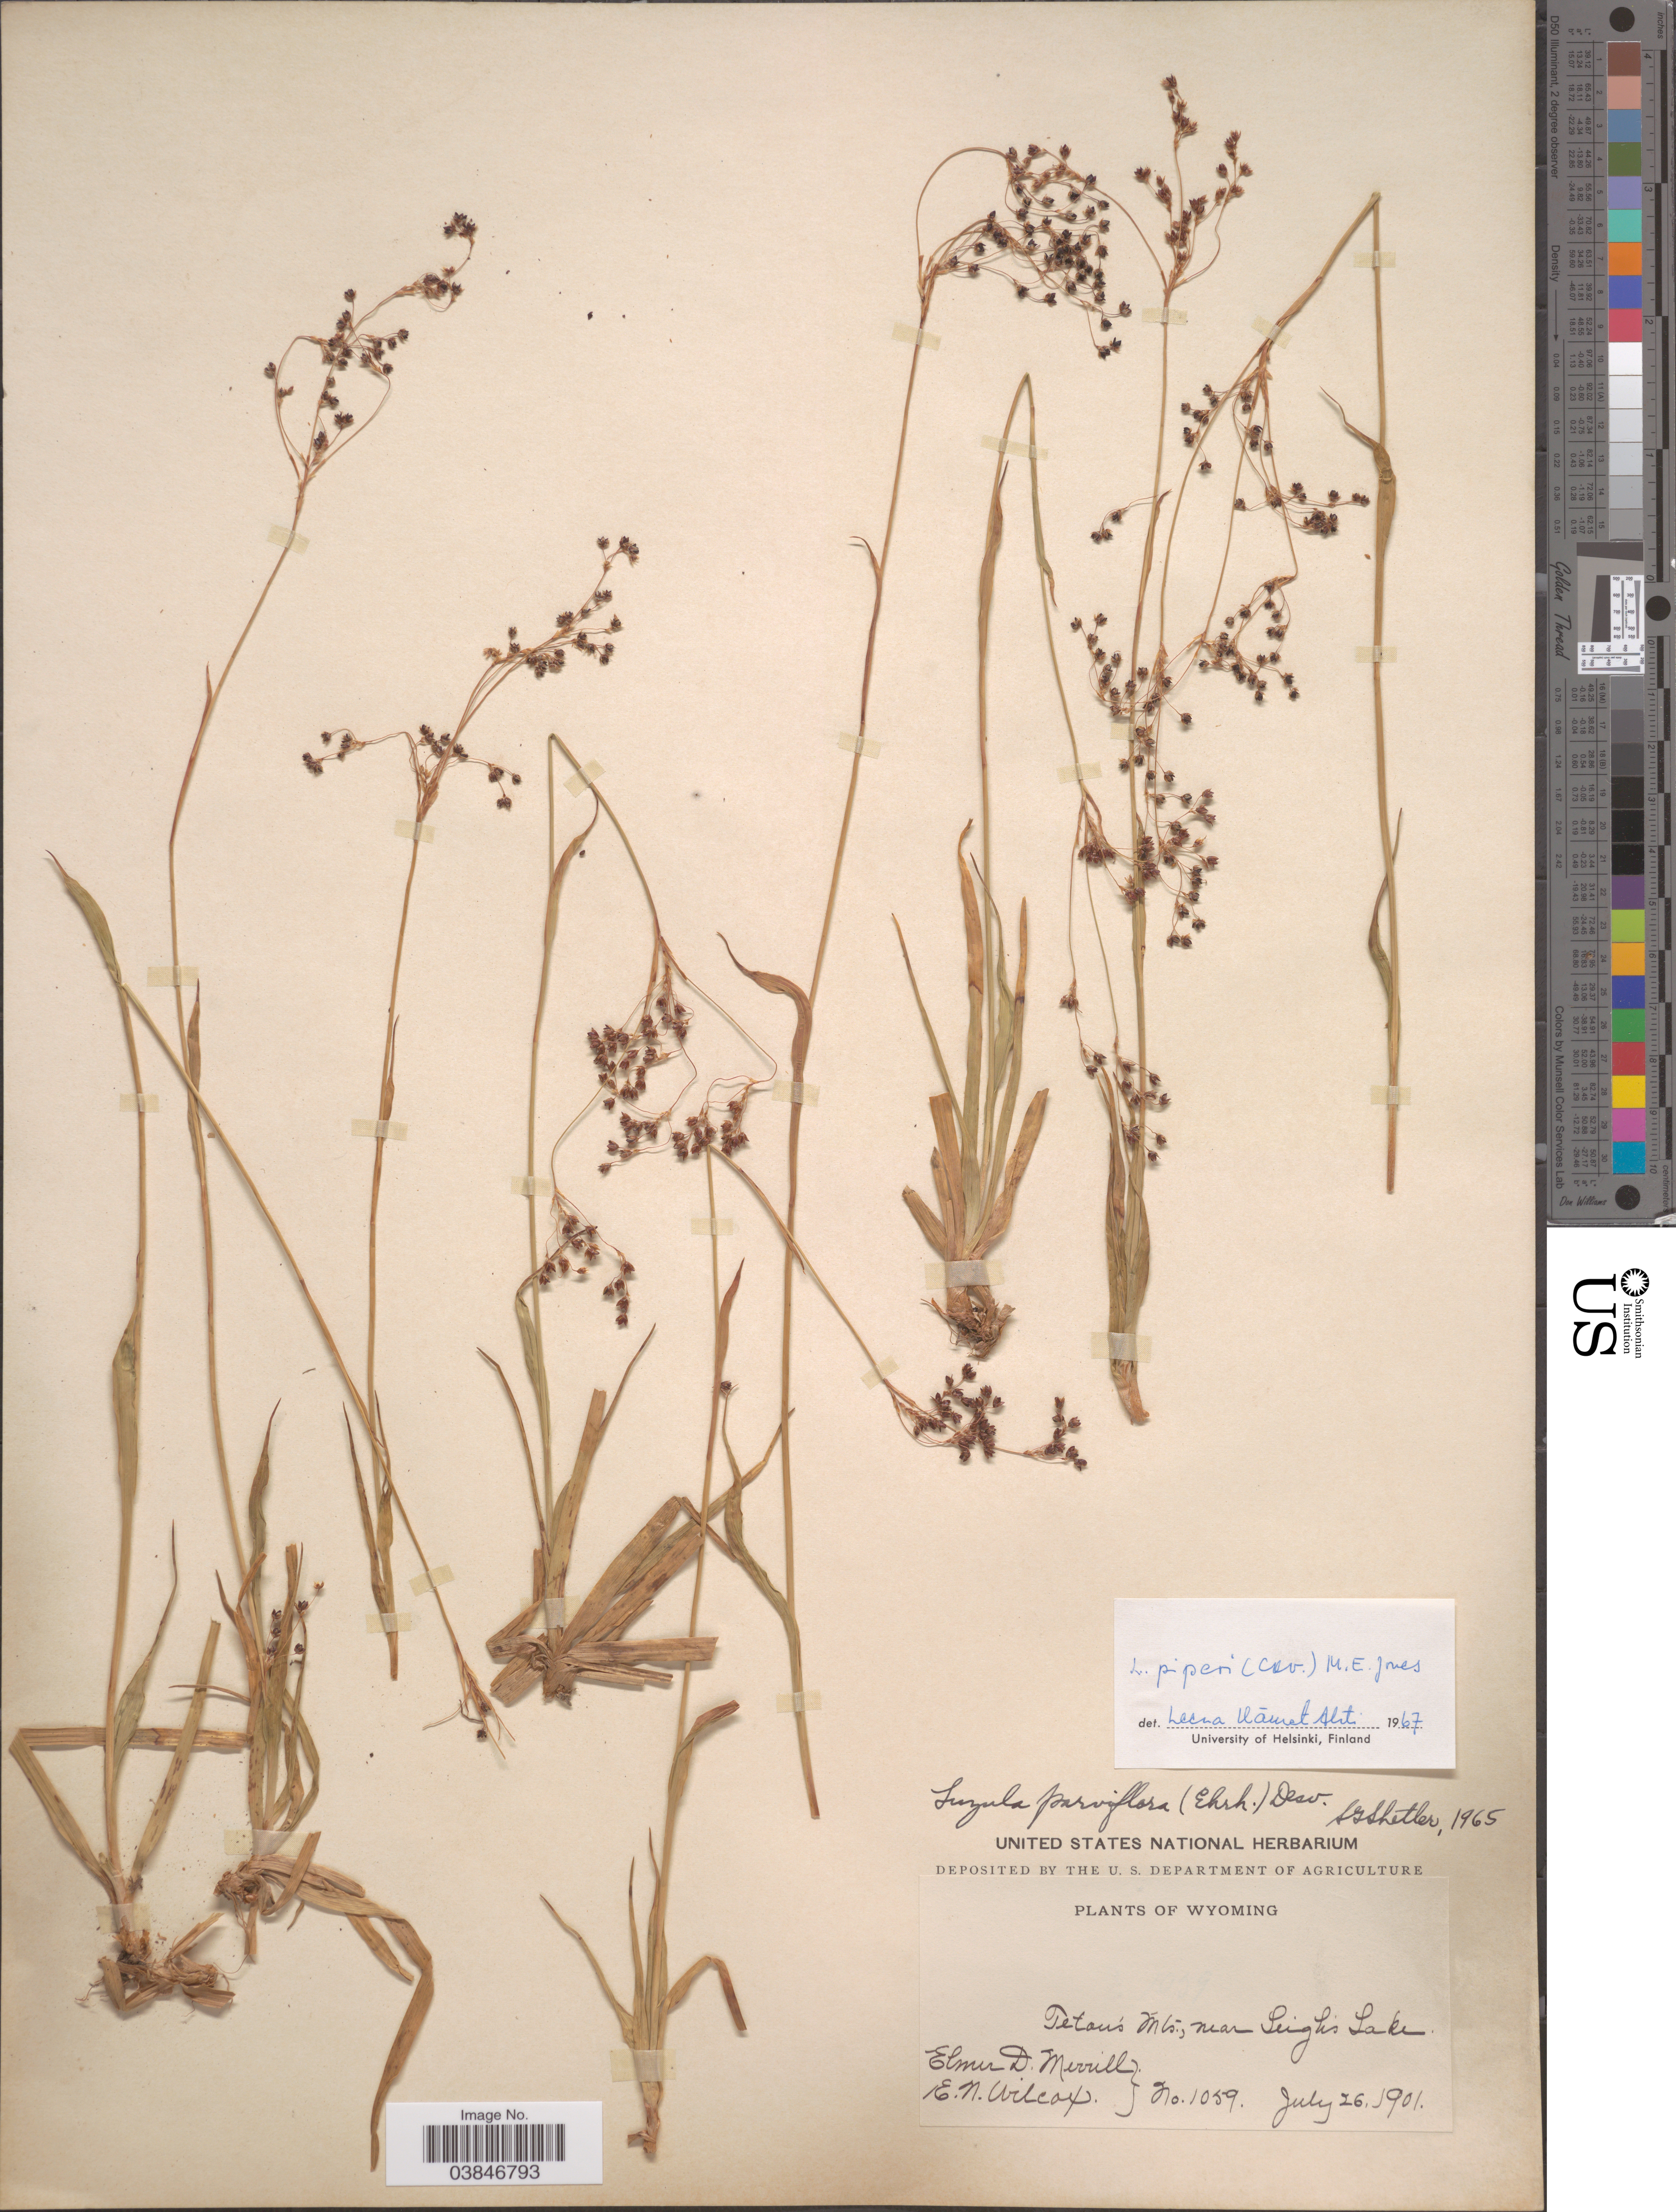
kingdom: Plantae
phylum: Tracheophyta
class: Liliopsida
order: Poales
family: Juncaceae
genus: Luzula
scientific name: Luzula piperi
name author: (Coville) M.E. Jones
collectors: E. D. Merrill & E. Wilcox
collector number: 1059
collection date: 1901-07-26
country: United States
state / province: Wyoming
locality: Teton's Mts., near Leighs Lake.